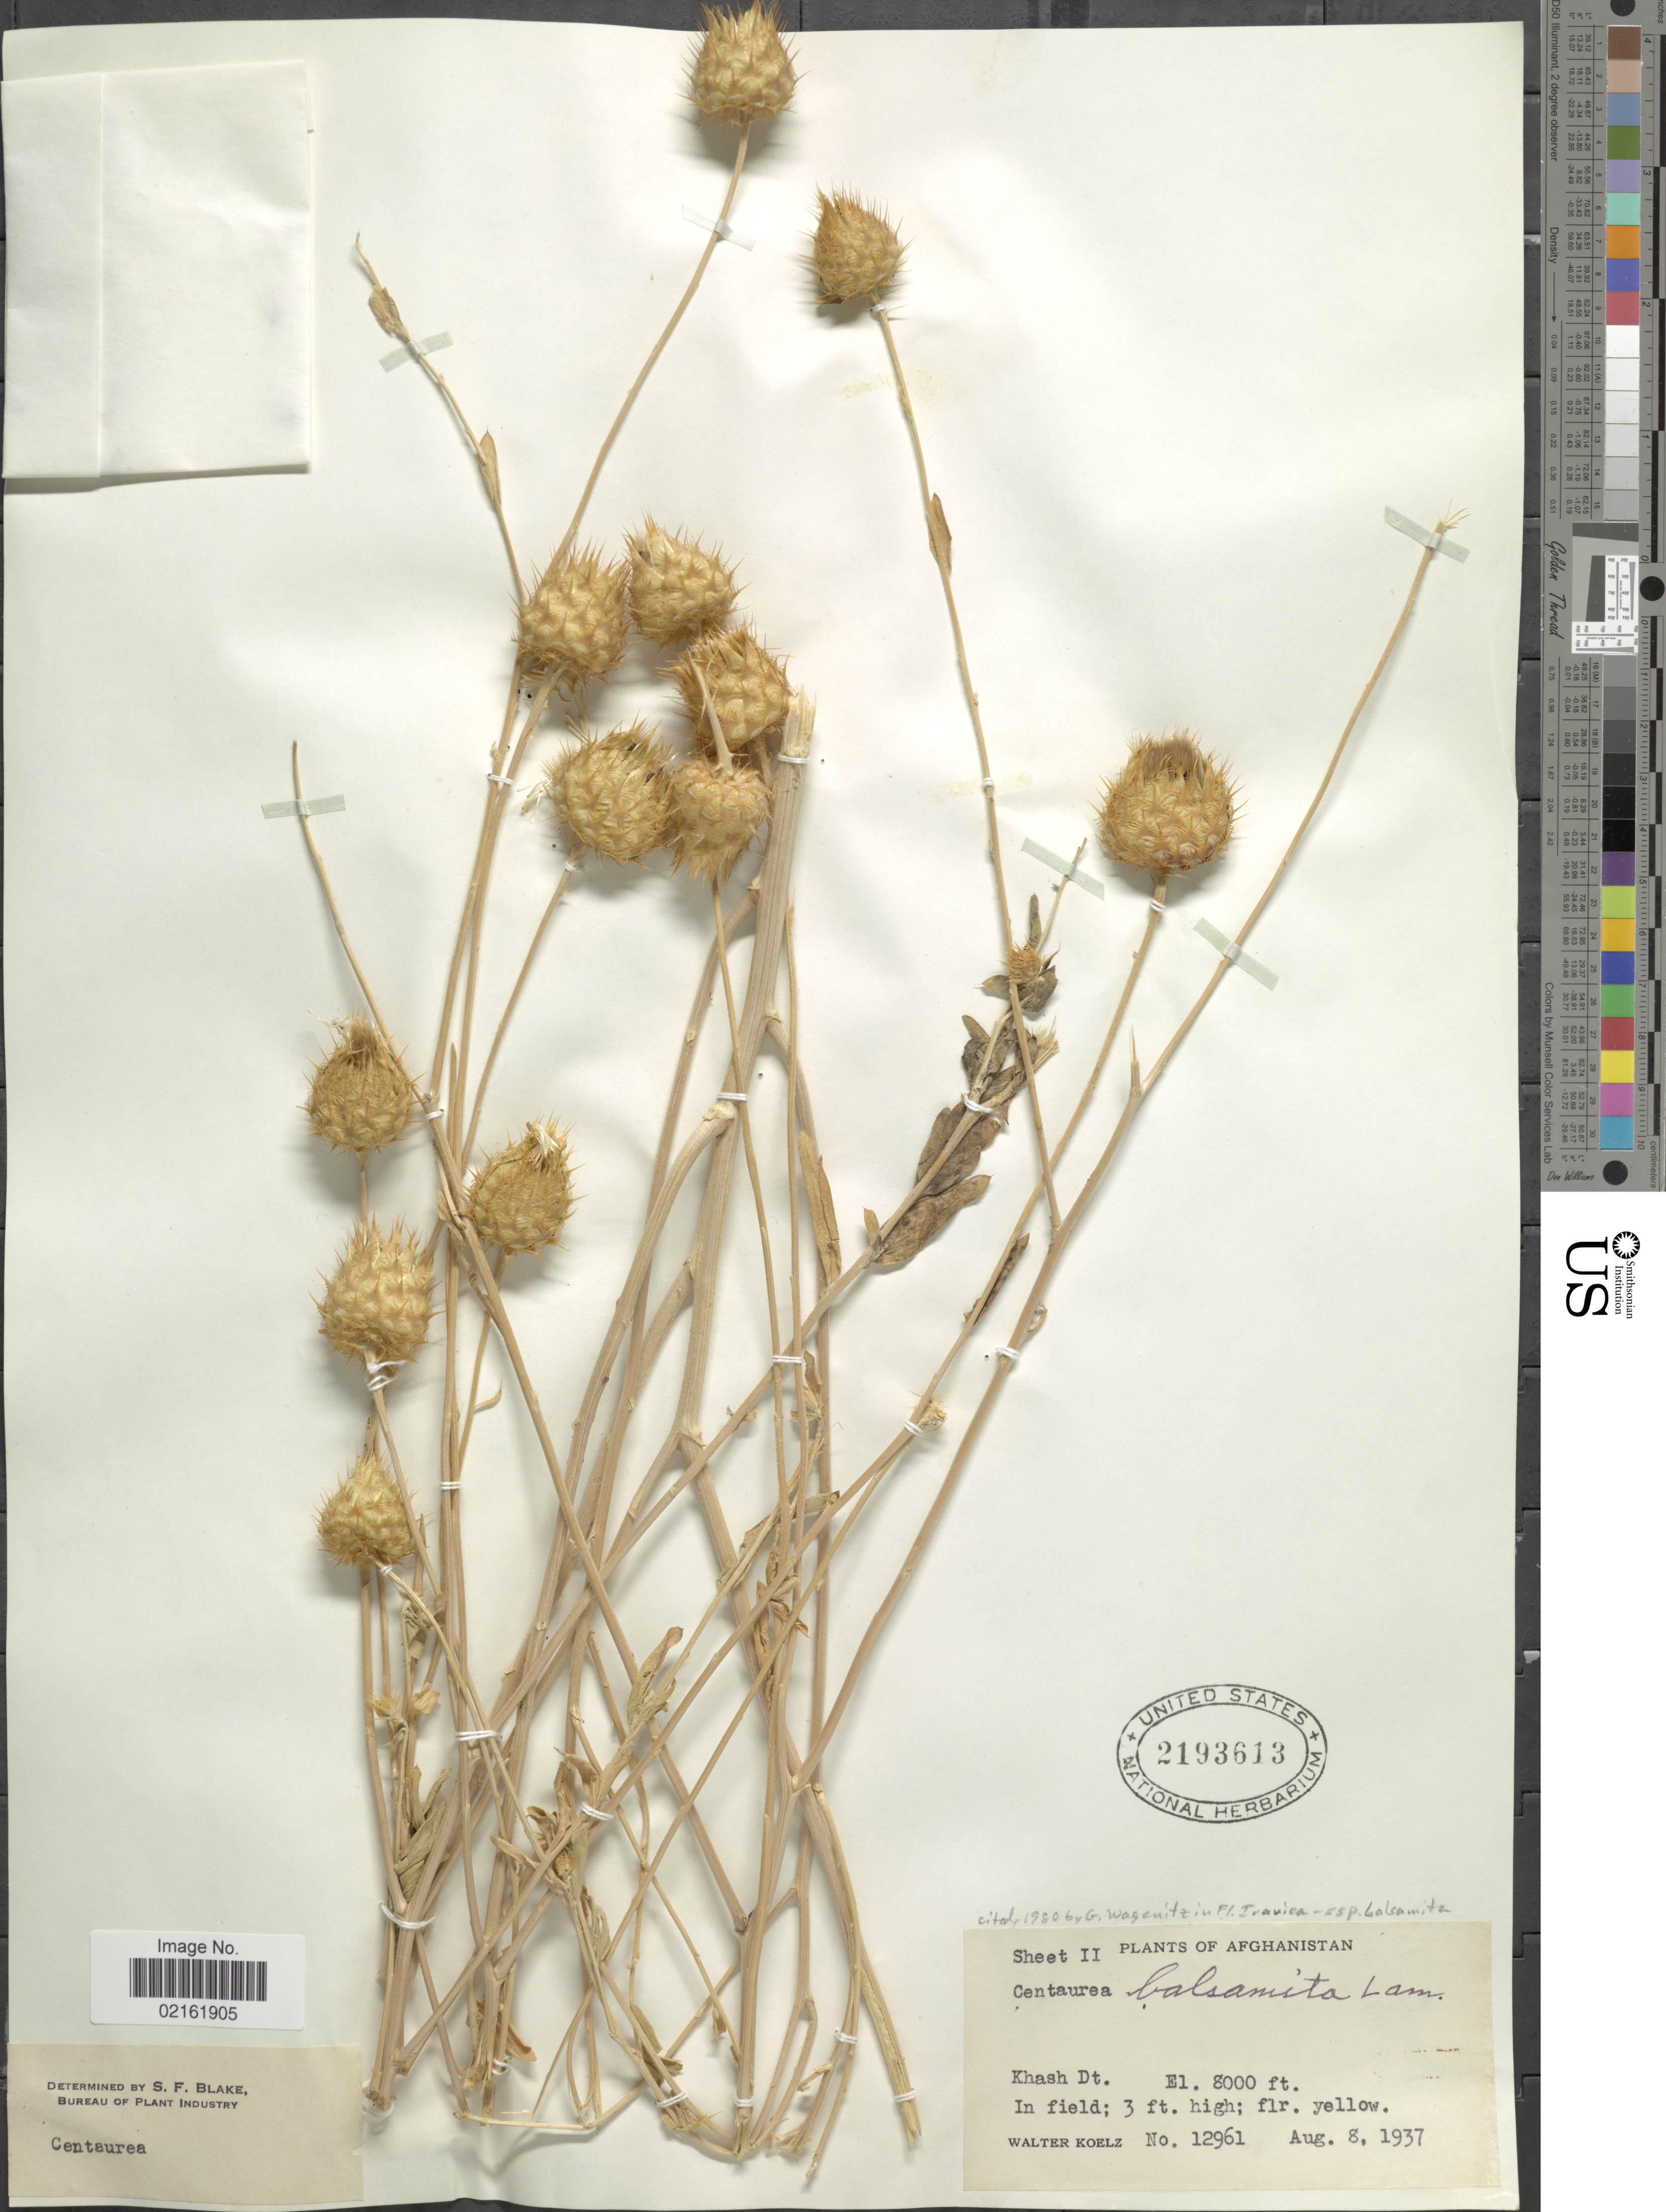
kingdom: Plantae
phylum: Tracheophyta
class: Magnoliopsida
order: Asterales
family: Asteraceae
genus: Stizolophus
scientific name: Stizolophus balsamita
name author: (Lam.) Cass. & Takht.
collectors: W. N. Koelz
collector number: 12961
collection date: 1937-08-08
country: Afghanistan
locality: Khash Dt.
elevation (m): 2438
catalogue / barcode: US 2193613